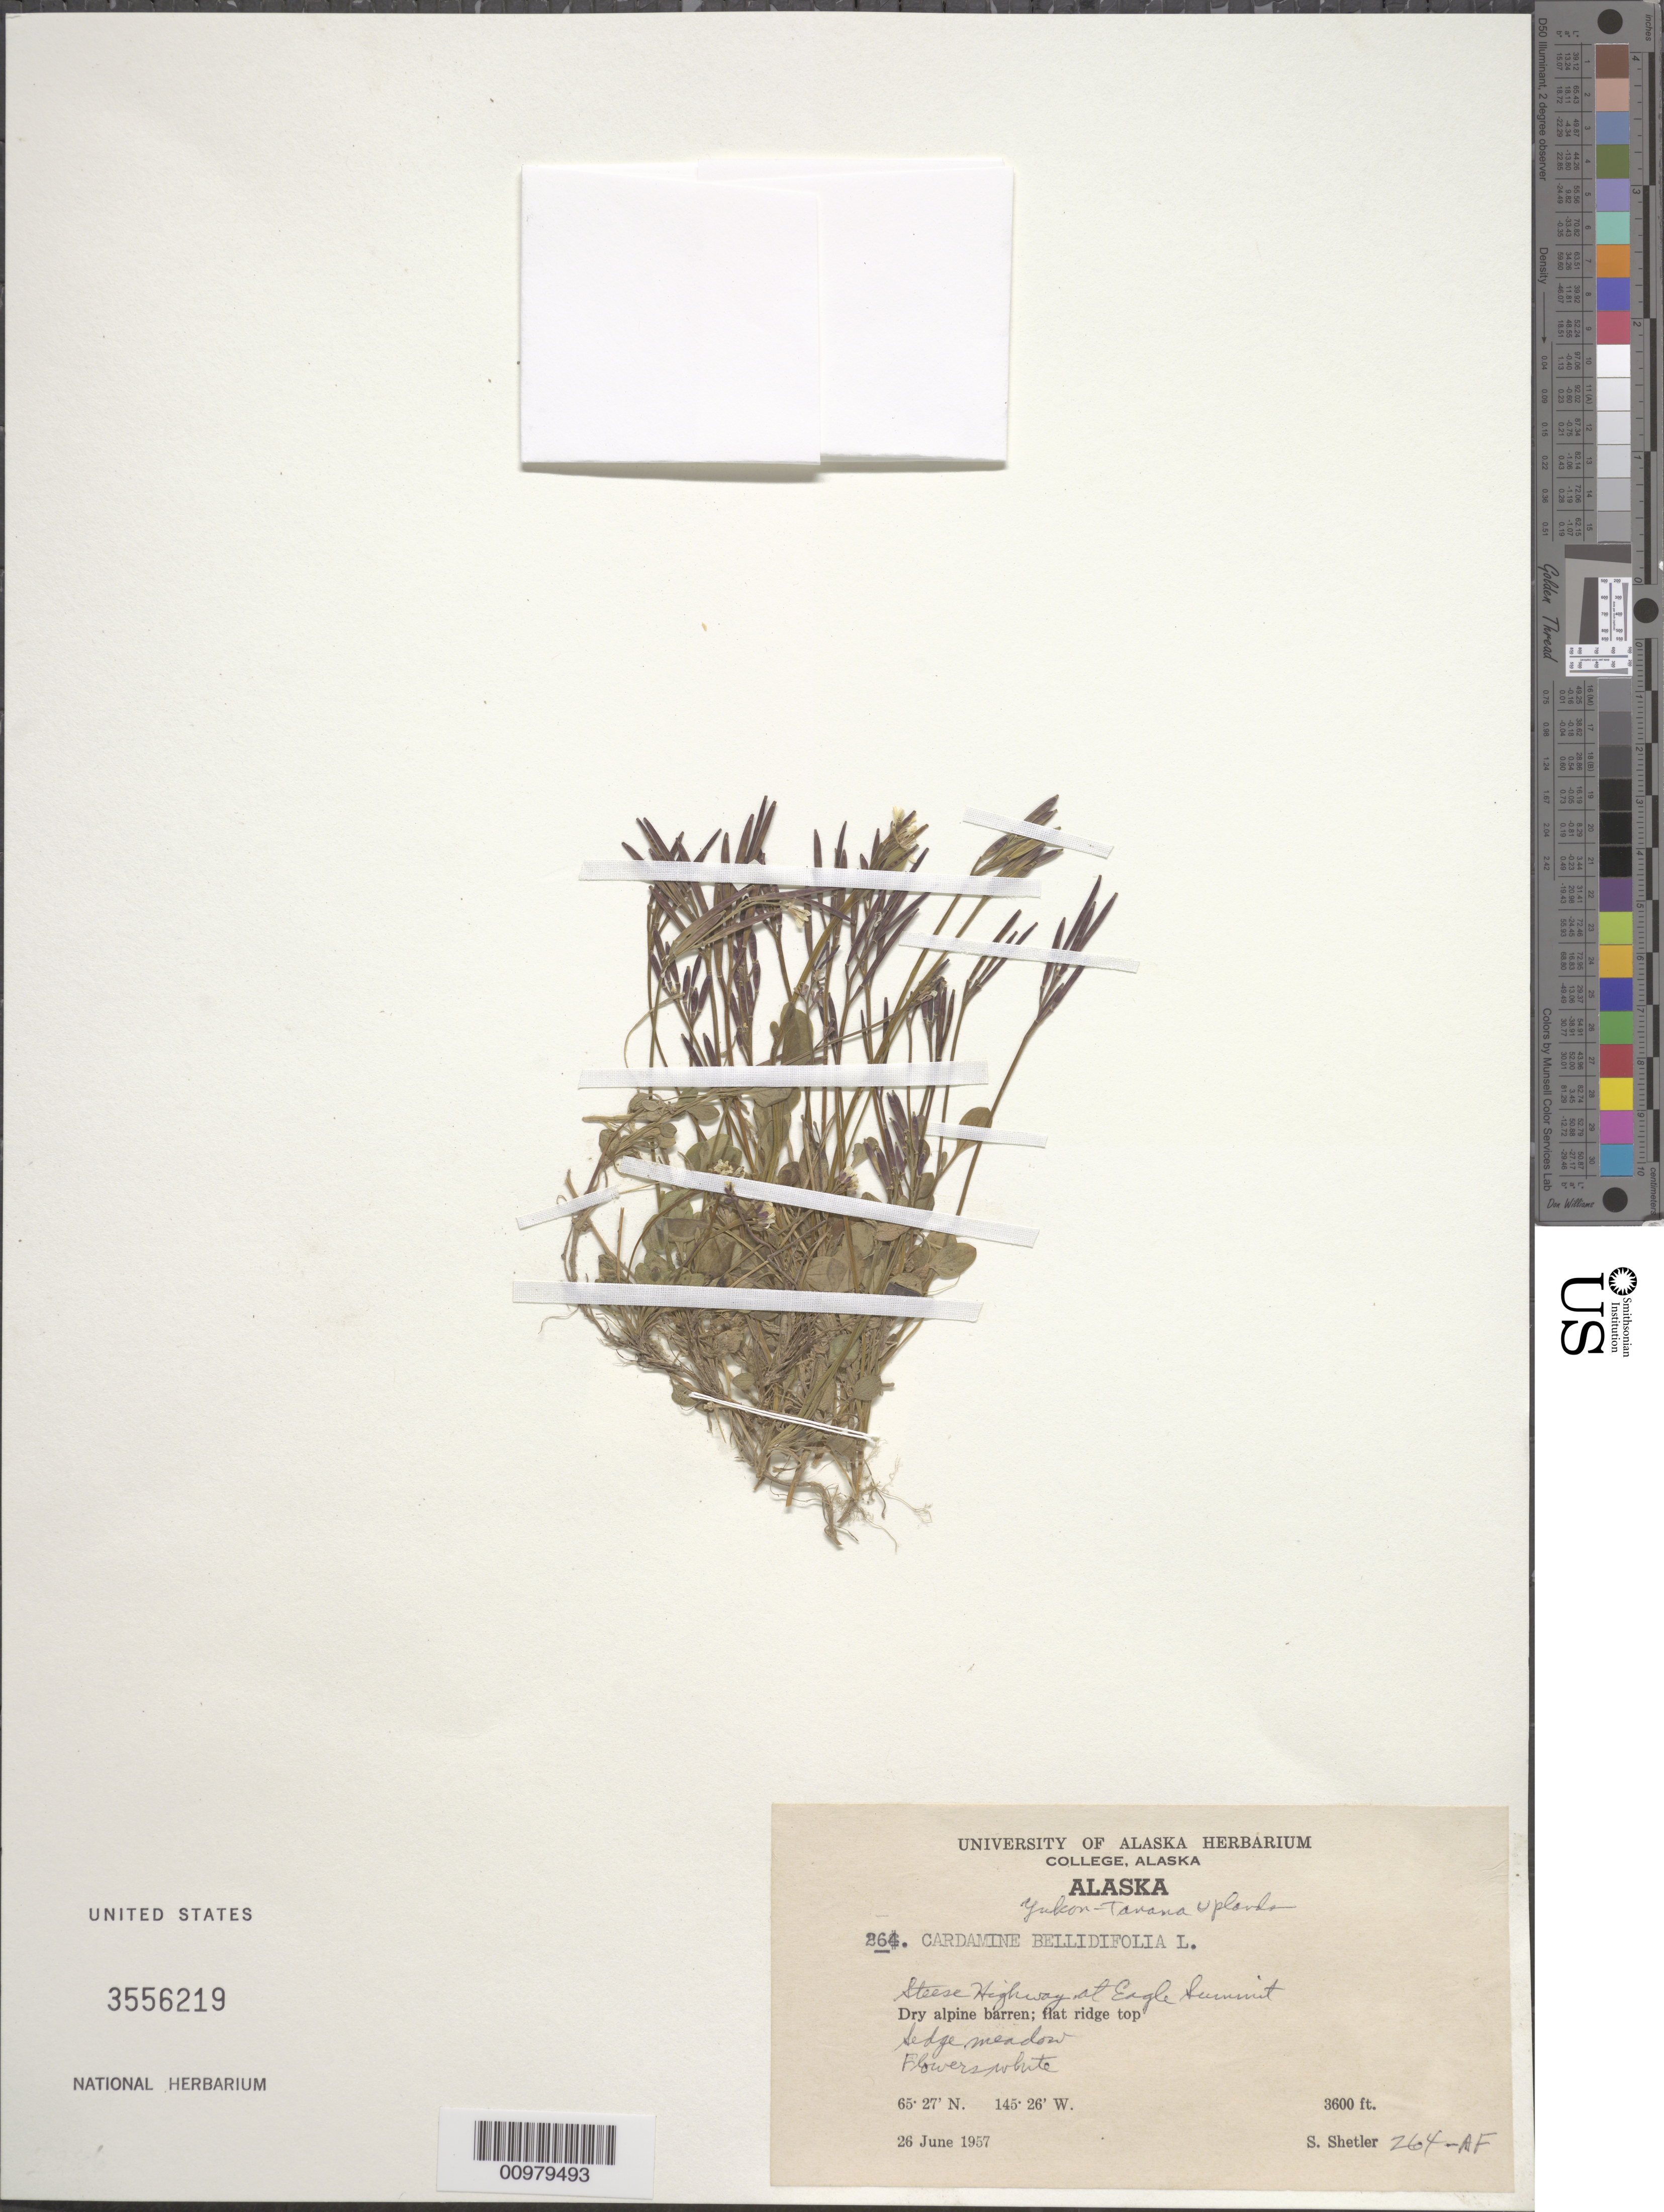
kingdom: Plantae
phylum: Tracheophyta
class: Magnoliopsida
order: Brassicales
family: Brassicaceae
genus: Cardamine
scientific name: Cardamine bellidifolia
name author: L.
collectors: S. Shetler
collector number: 264-AF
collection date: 1957-06-26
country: United States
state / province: Alaska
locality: Yukon-Tanana Uplands. Steese Highway at Eagle Summit.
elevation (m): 1097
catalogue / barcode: US 3556219